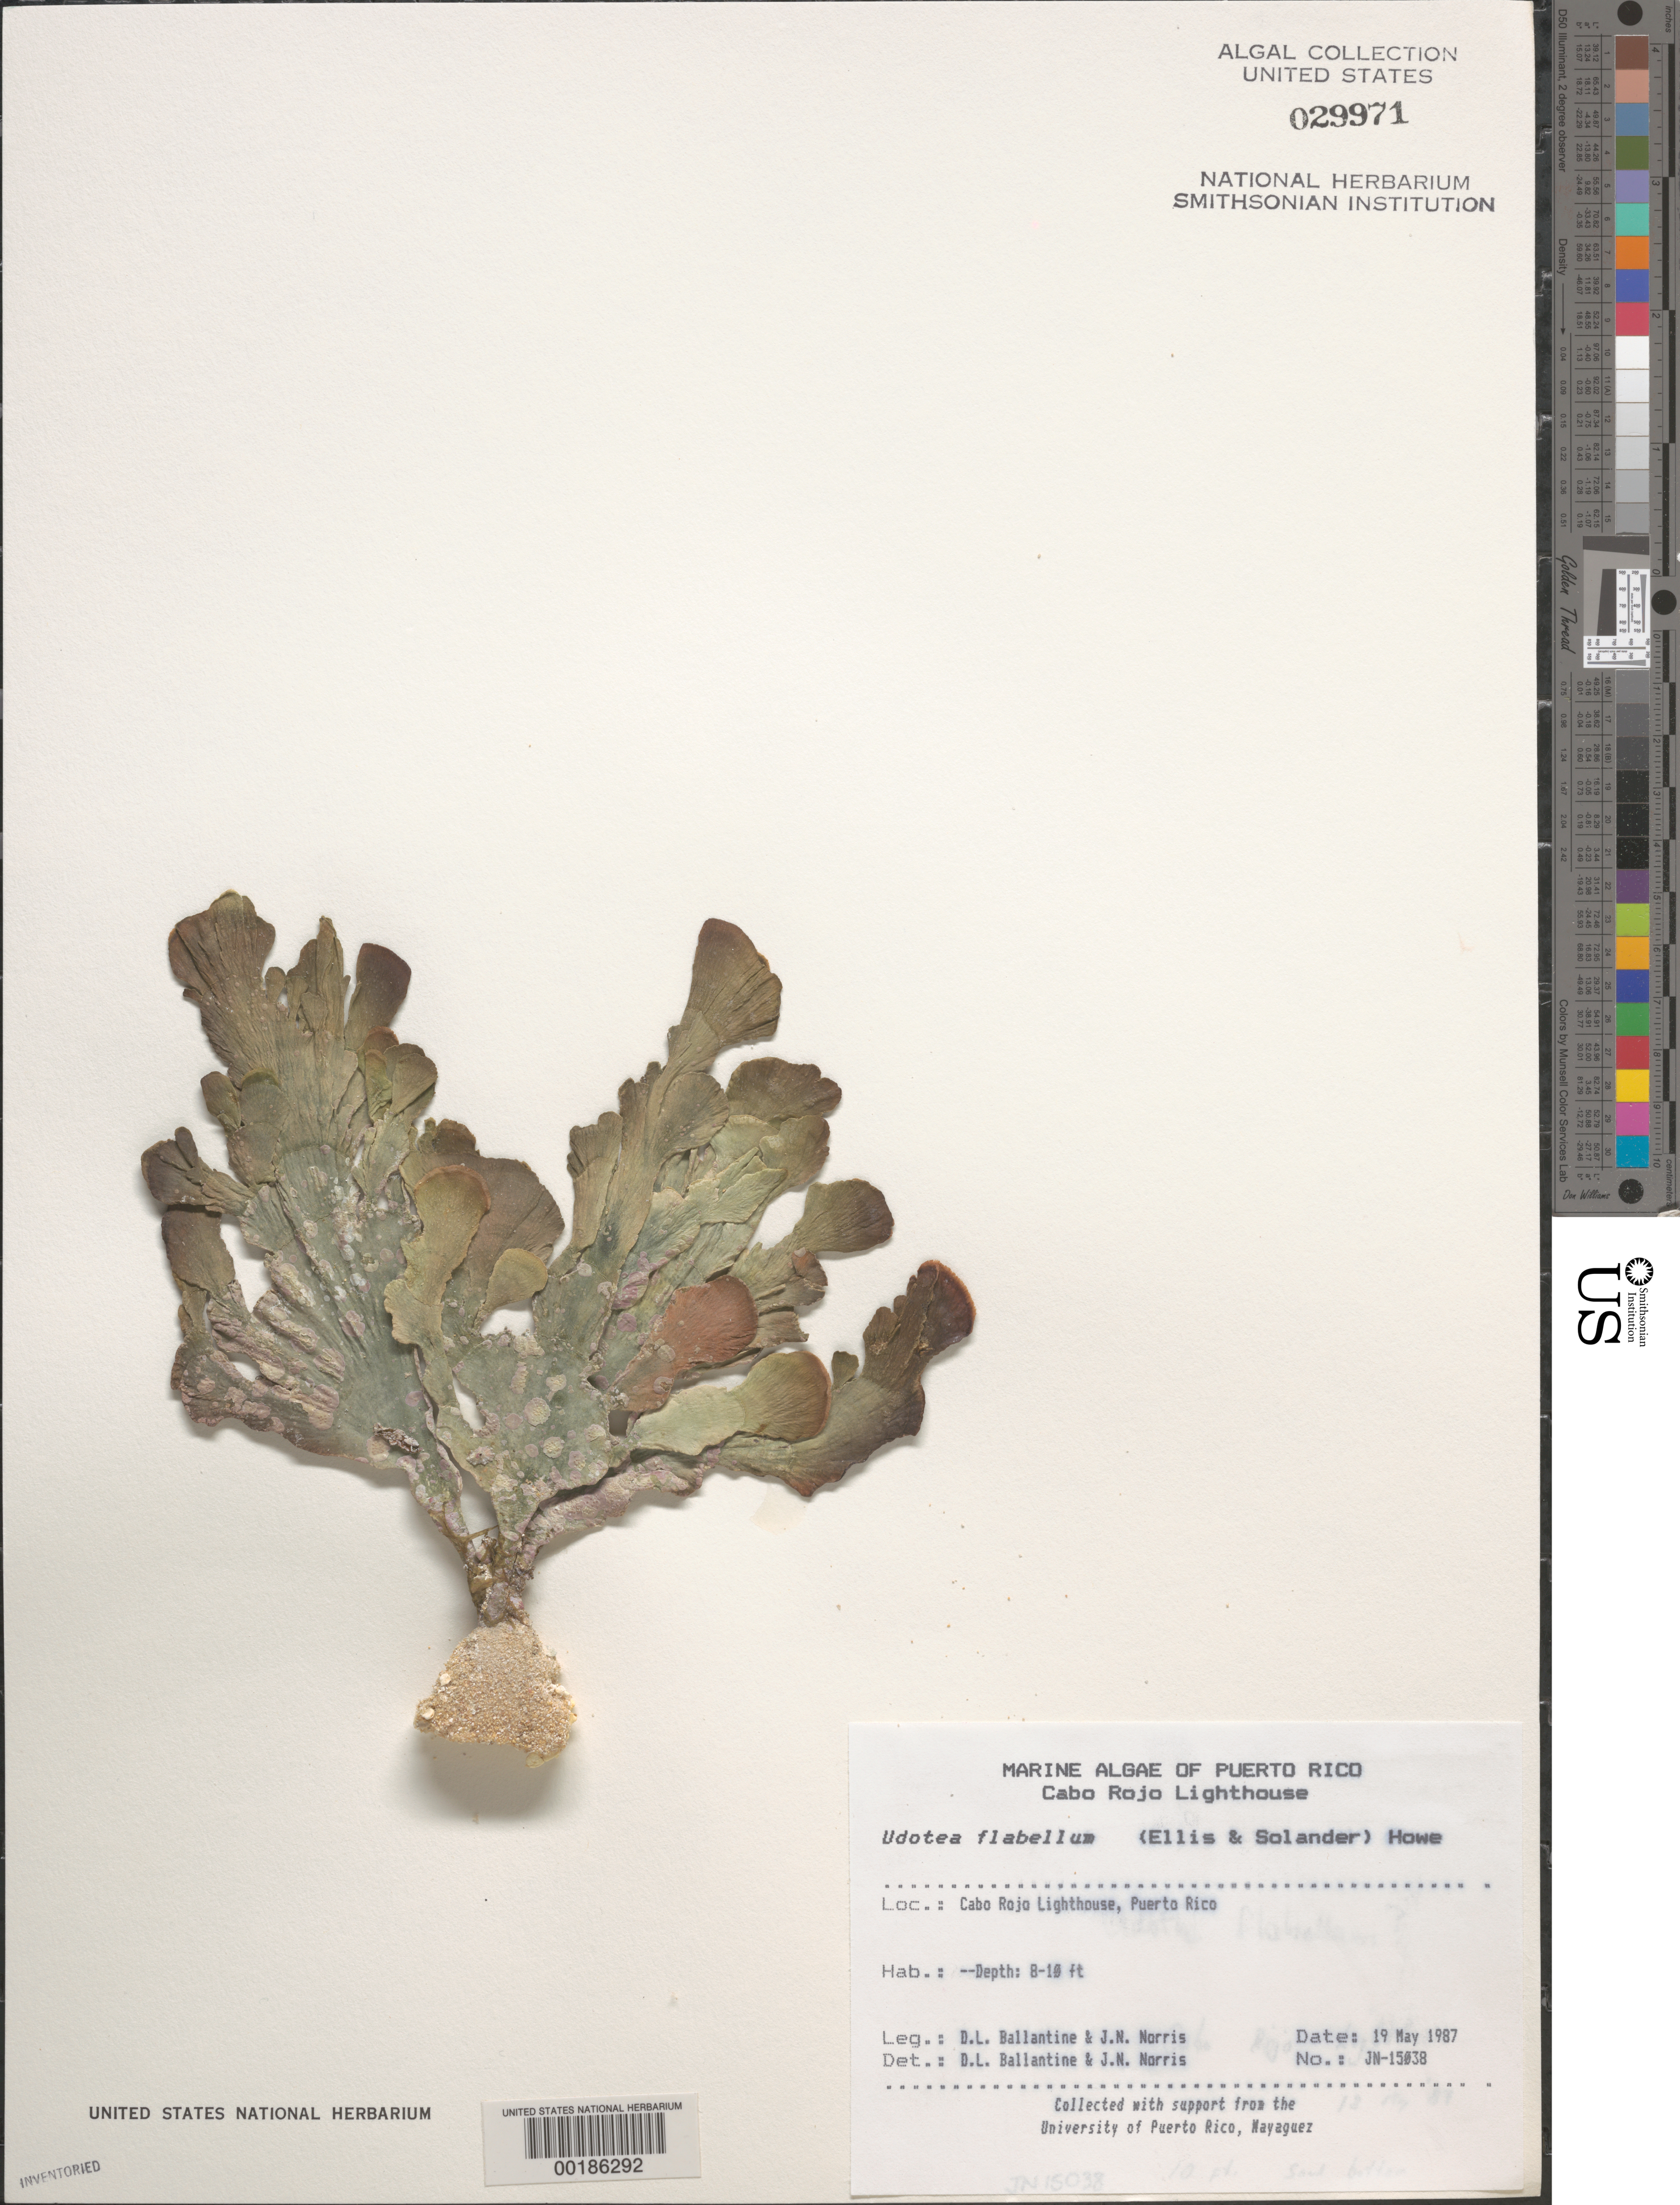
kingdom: Plantae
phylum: Chlorophyta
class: Ulvophyceae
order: Bryopsidales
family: Udoteaceae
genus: Udotea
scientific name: Udotea flabellum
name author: (J. Ellis & Sol.) M. Howe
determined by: Ballantine, D. L.; Norris, J. N.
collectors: D.L. Ballantine & J. N. Norris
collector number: JN-15038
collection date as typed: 19 May 1987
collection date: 1987-05-19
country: Puerto Rico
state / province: Cabo Rojo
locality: Cabo Rojo Lighthouse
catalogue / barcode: US 29971